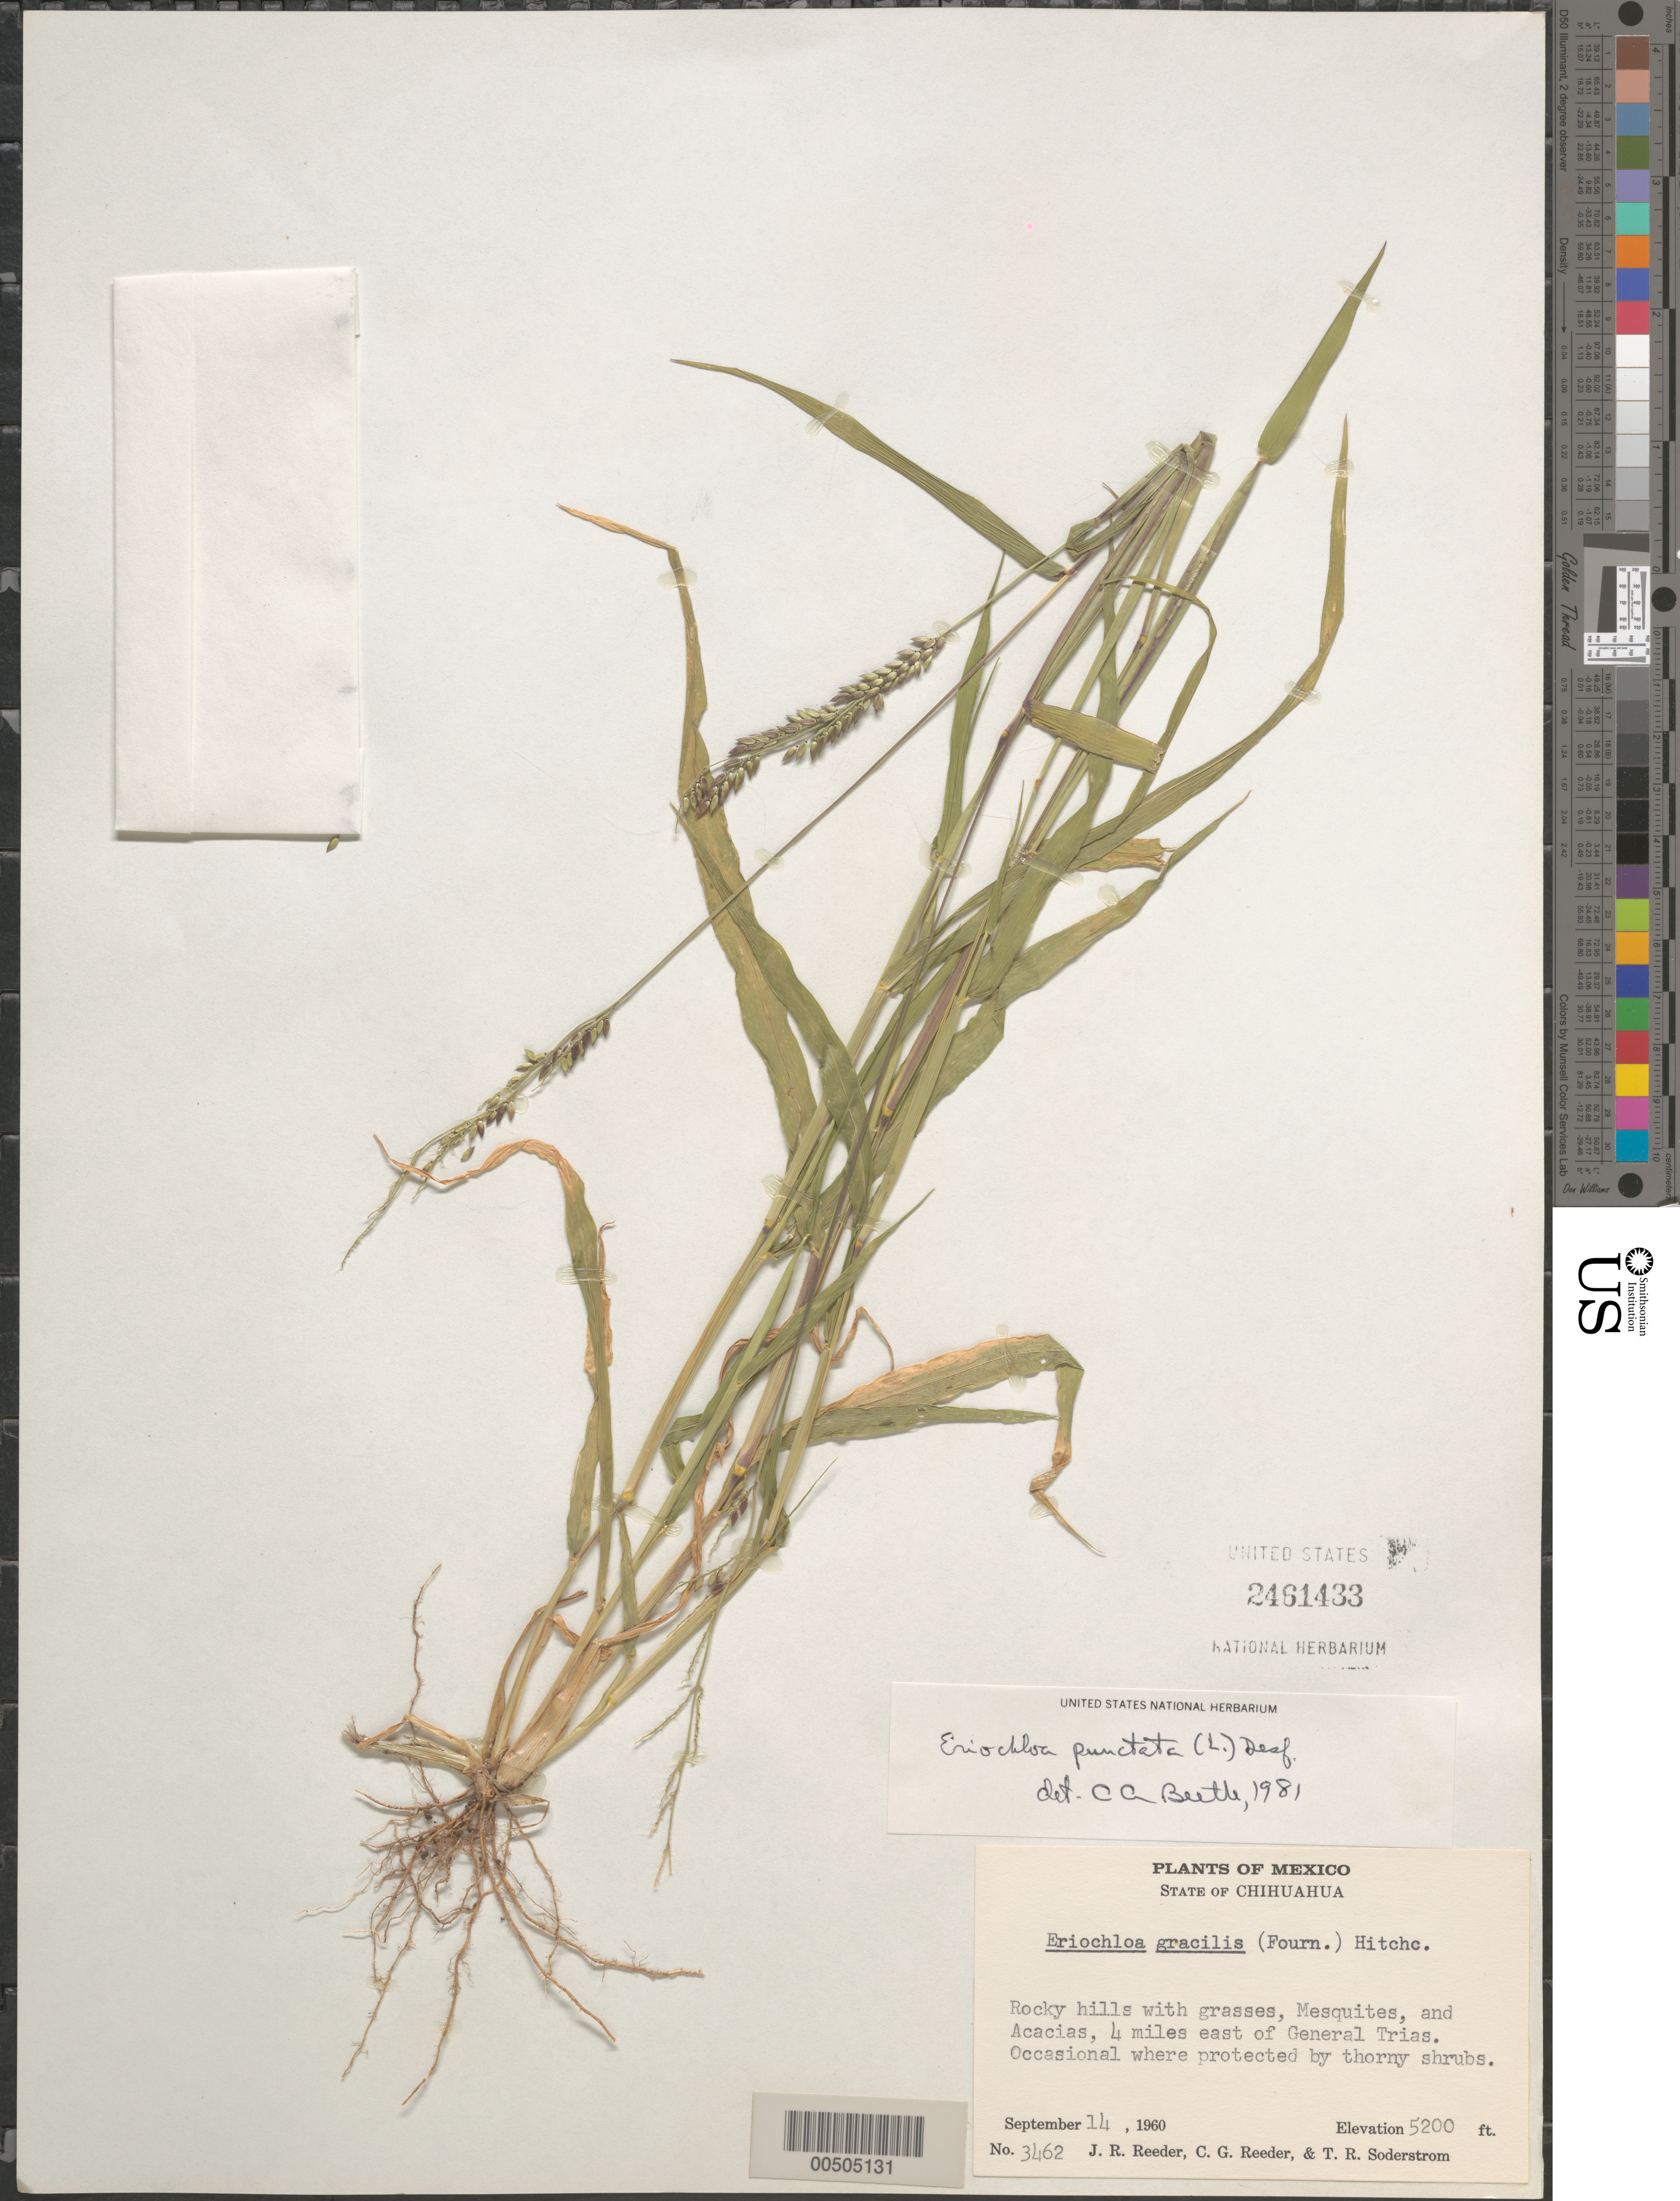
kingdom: Plantae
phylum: Tracheophyta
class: Liliopsida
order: Poales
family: Poaceae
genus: Eriochloa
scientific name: Eriochloa punctata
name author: (L.) Desv. ex Ham.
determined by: Beetle, Alan A.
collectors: J. R. Reeder, C. G. Reeder & T. R. Soderstrom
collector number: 3462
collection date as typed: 14 Sep 1960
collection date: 1960-09-14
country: Mexico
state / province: Chihuahua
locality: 4 mi E of General Trias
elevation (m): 1585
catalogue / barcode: US 2461433